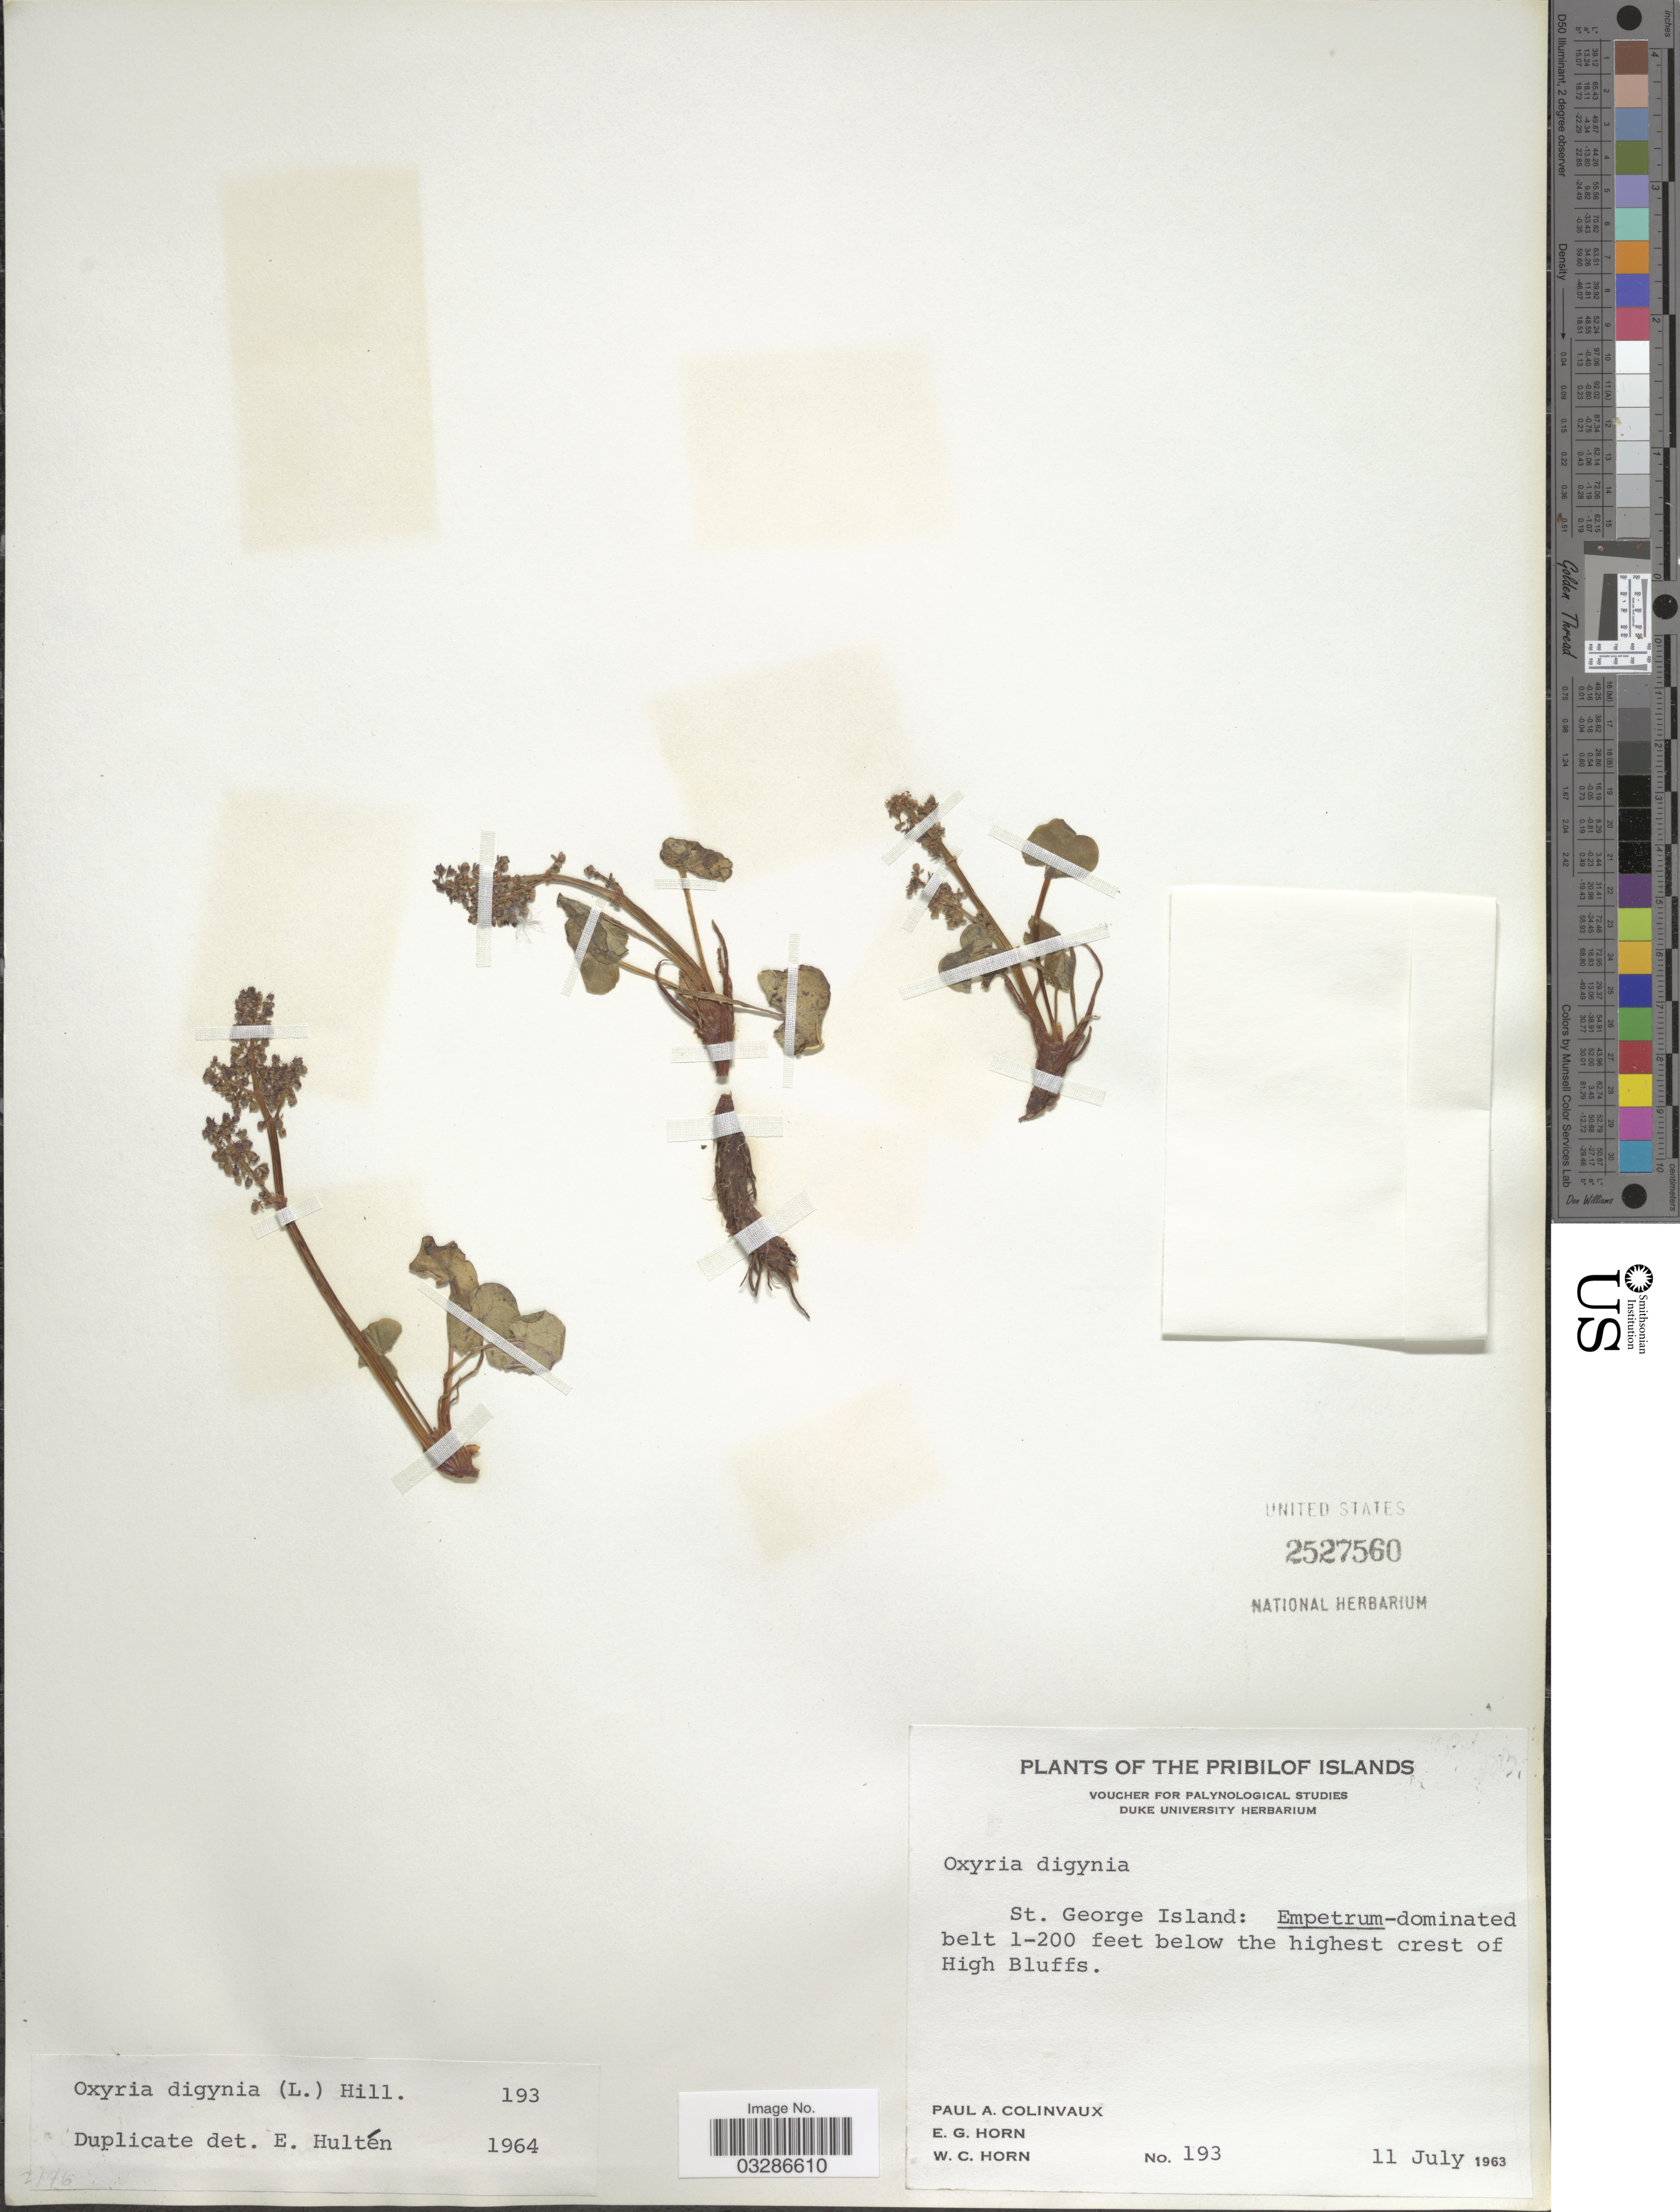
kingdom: Plantae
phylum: Tracheophyta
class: Magnoliopsida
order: Caryophyllales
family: Polygonaceae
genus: Oxyria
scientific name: Oxyria digyna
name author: (L.) Hill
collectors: P. Colinvaux, E. Horn & W. Horn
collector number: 193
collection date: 1963-07-11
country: United States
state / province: Alaska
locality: The Pribilof Islands, St. George Island.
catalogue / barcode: US 2527560